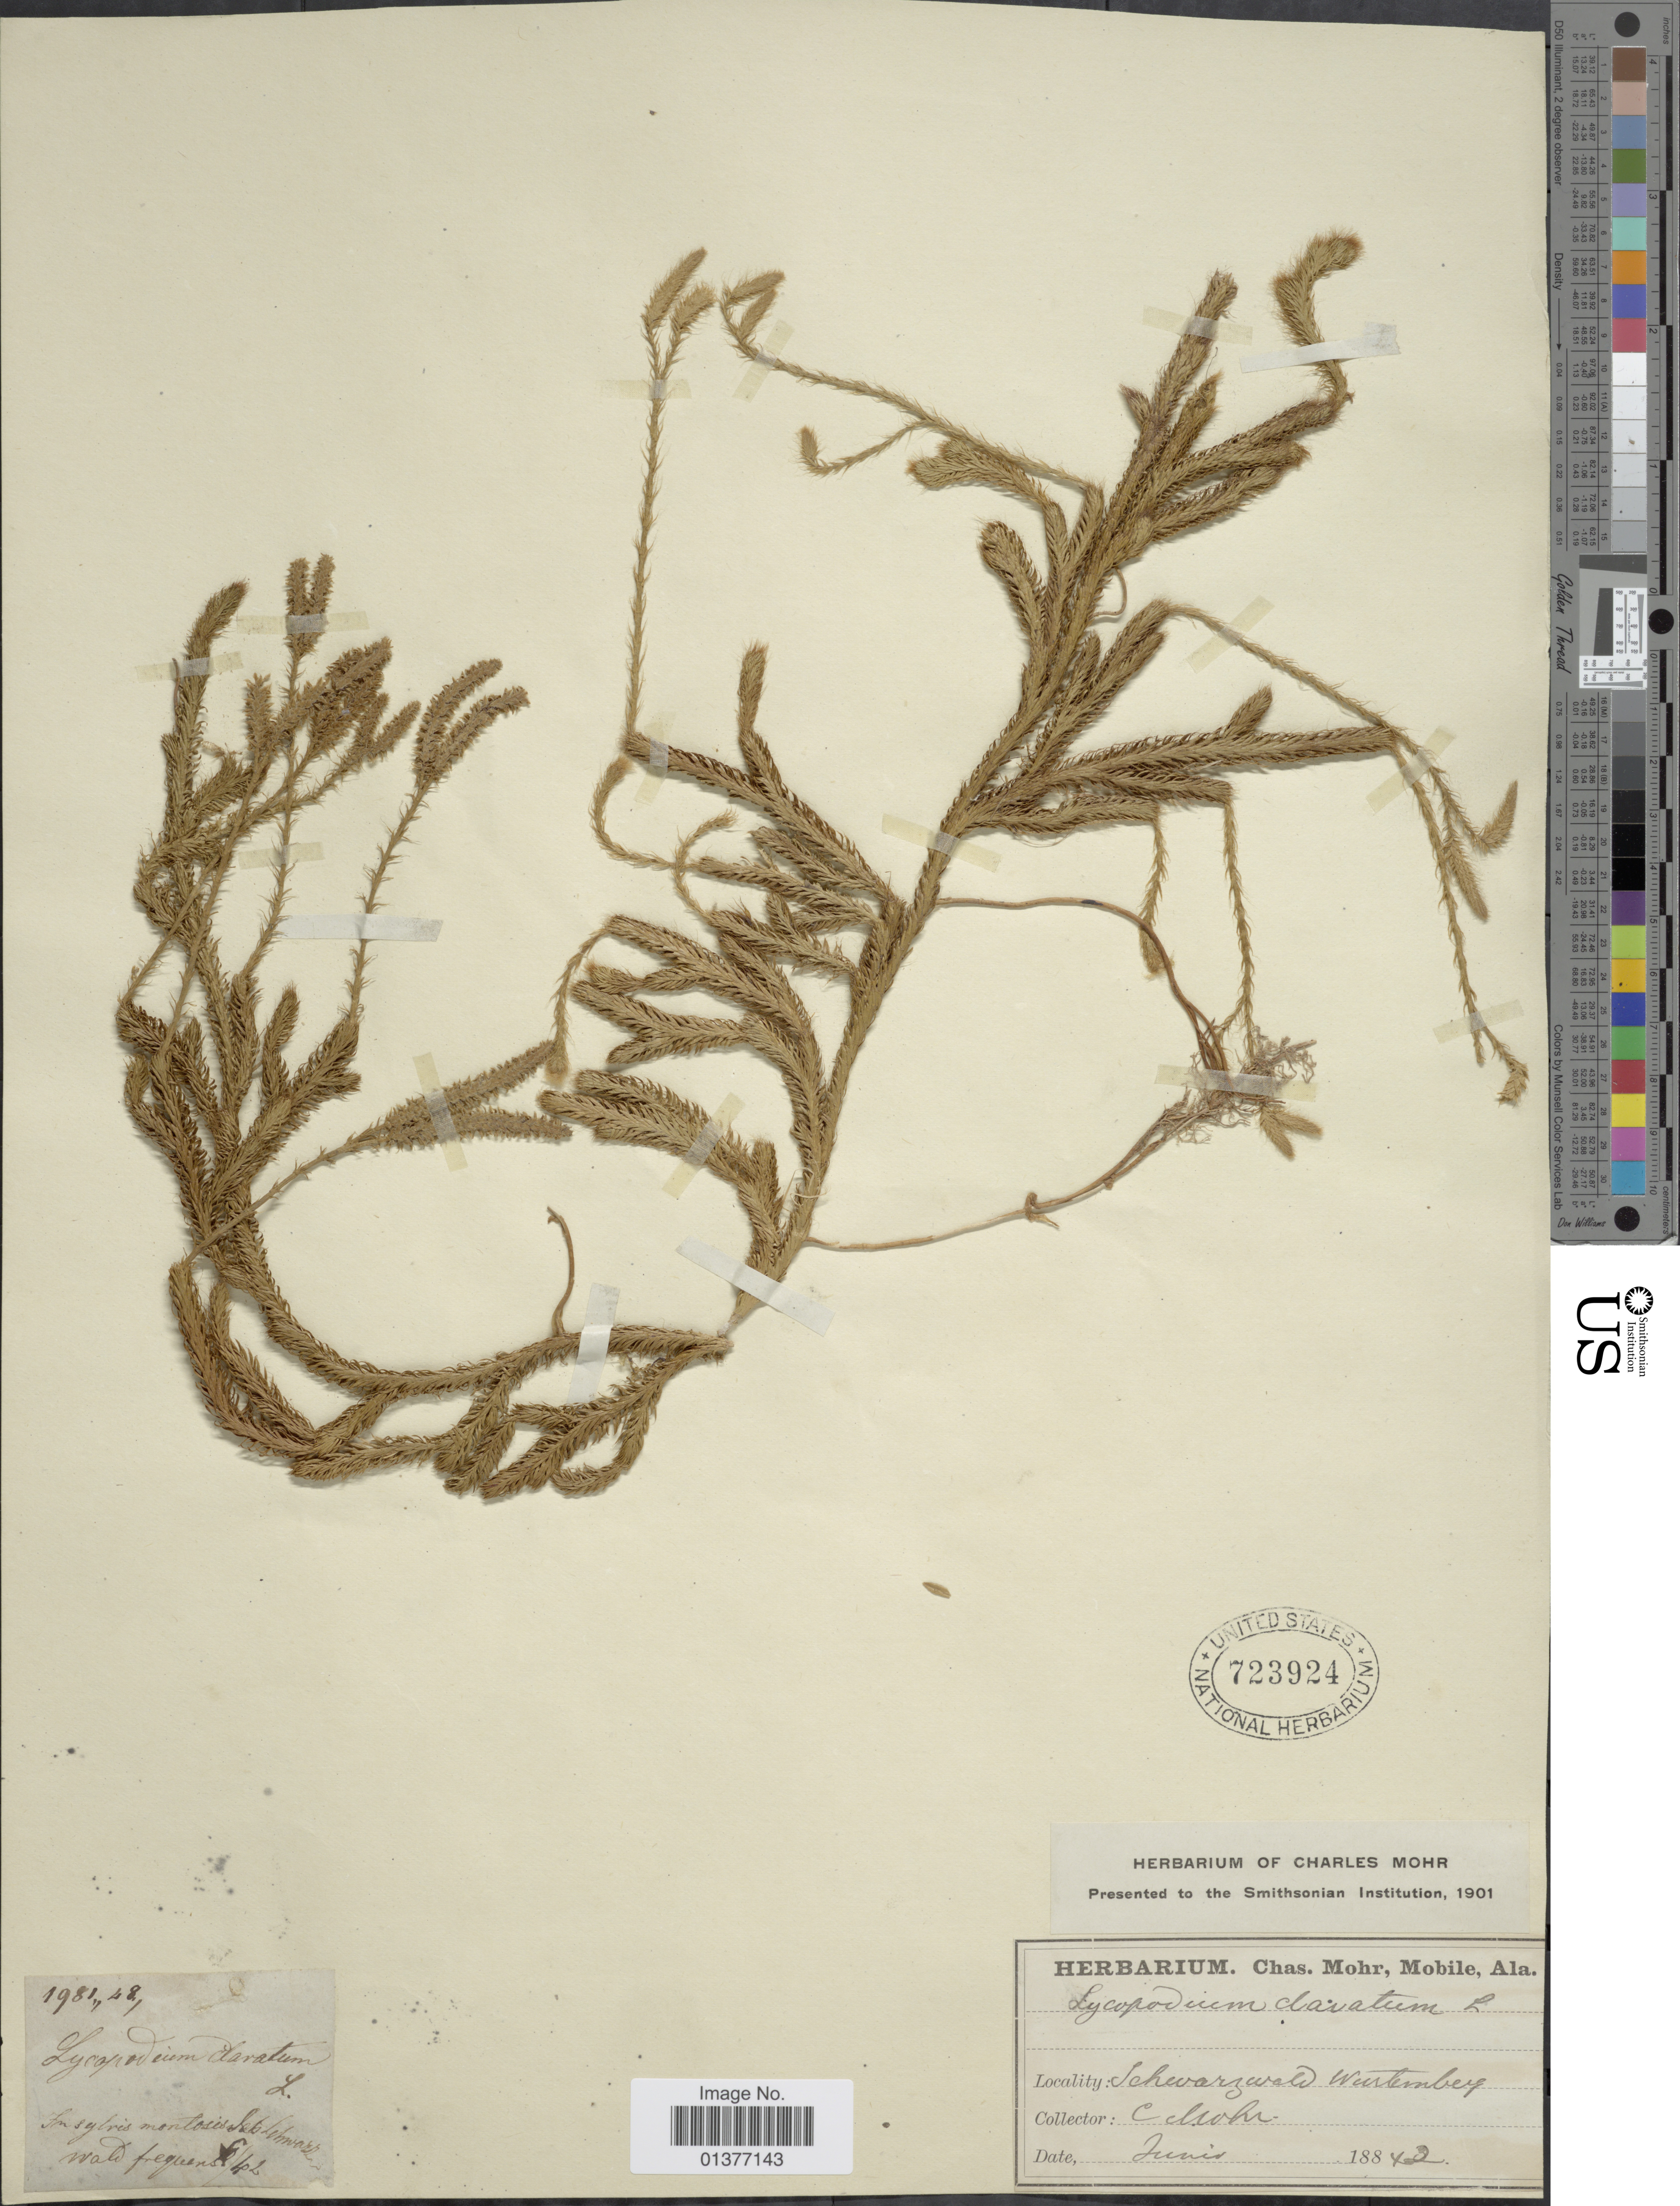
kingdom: Plantae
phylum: Tracheophyta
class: Lycopodiopsida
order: Lycopodiales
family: Lycopodiaceae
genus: Lycopodium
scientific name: Lycopodium clavatum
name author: L.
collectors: C. T. Mohr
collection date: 1884-06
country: Germany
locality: Schwarzwald Wurtemberg [interpreted]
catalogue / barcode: US 723924